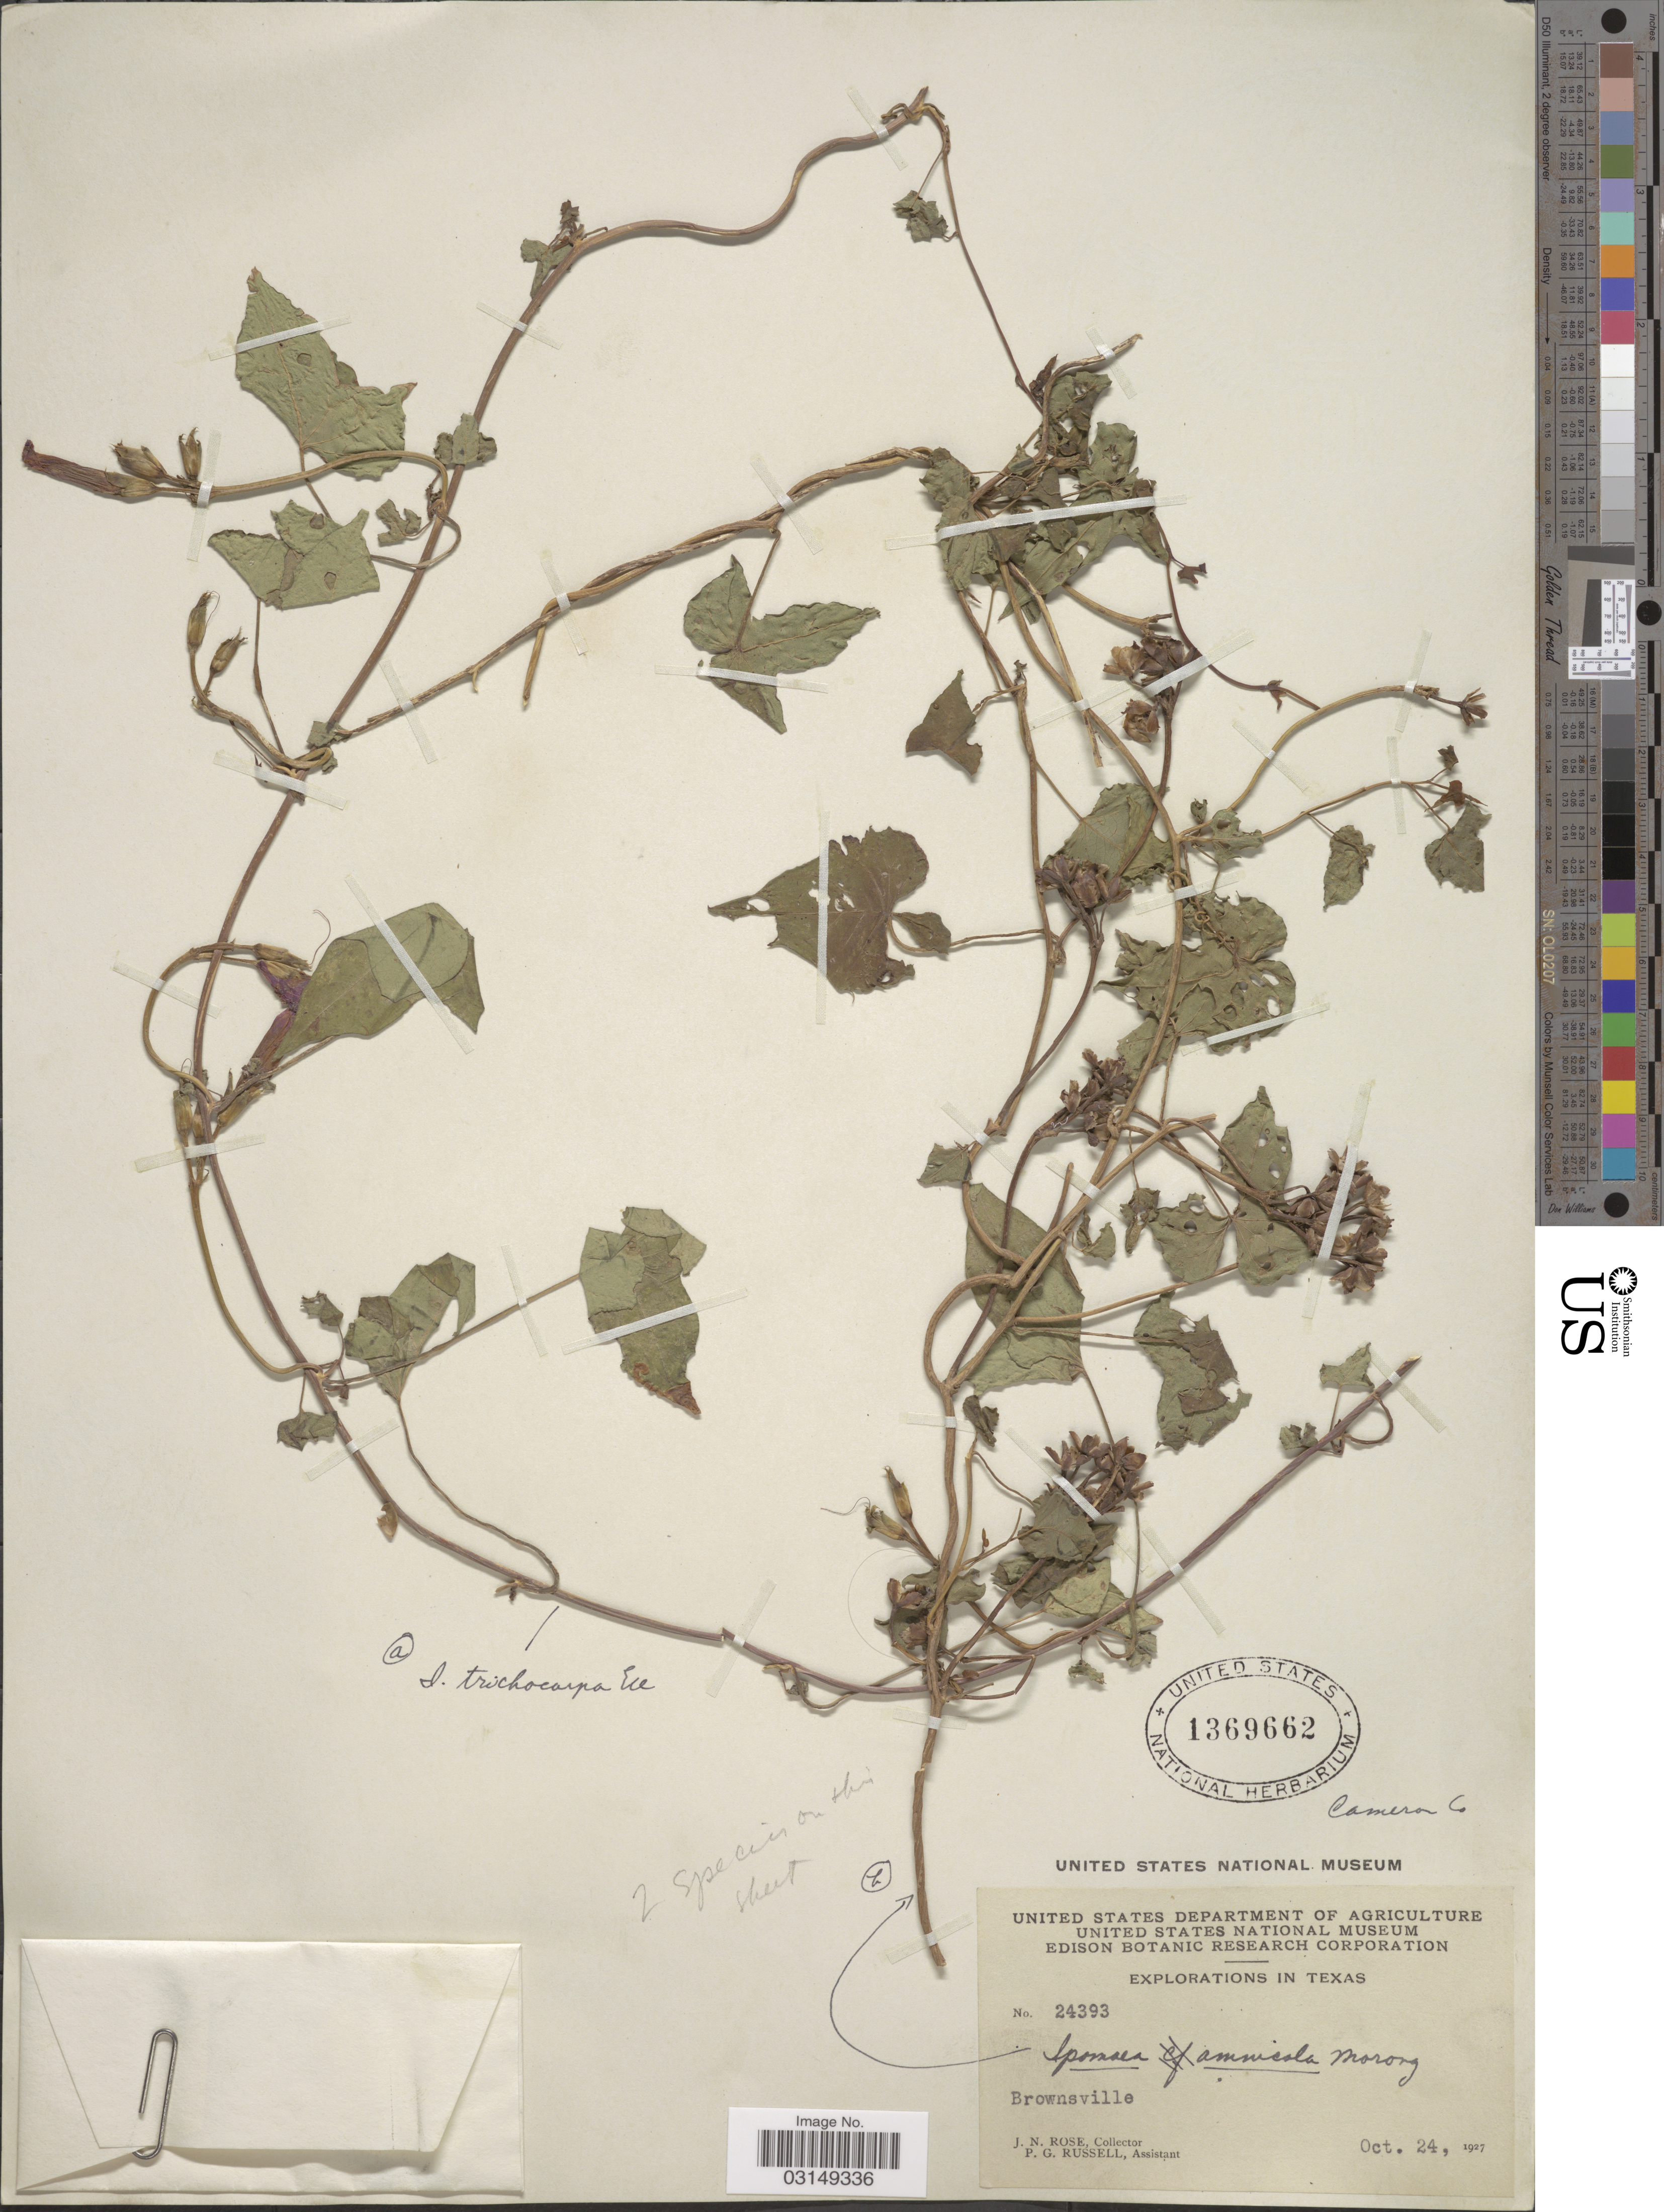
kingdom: Plantae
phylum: Tracheophyta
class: Magnoliopsida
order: Solanales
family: Convolvulaceae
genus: Ipomoea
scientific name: Ipomoea trichocarpa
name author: Elliott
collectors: J. N. Rose & P. G. Russell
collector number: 24393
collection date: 1927-10-24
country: United States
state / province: Texas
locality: Cameron Co. Brownsville.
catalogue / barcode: US 1369662